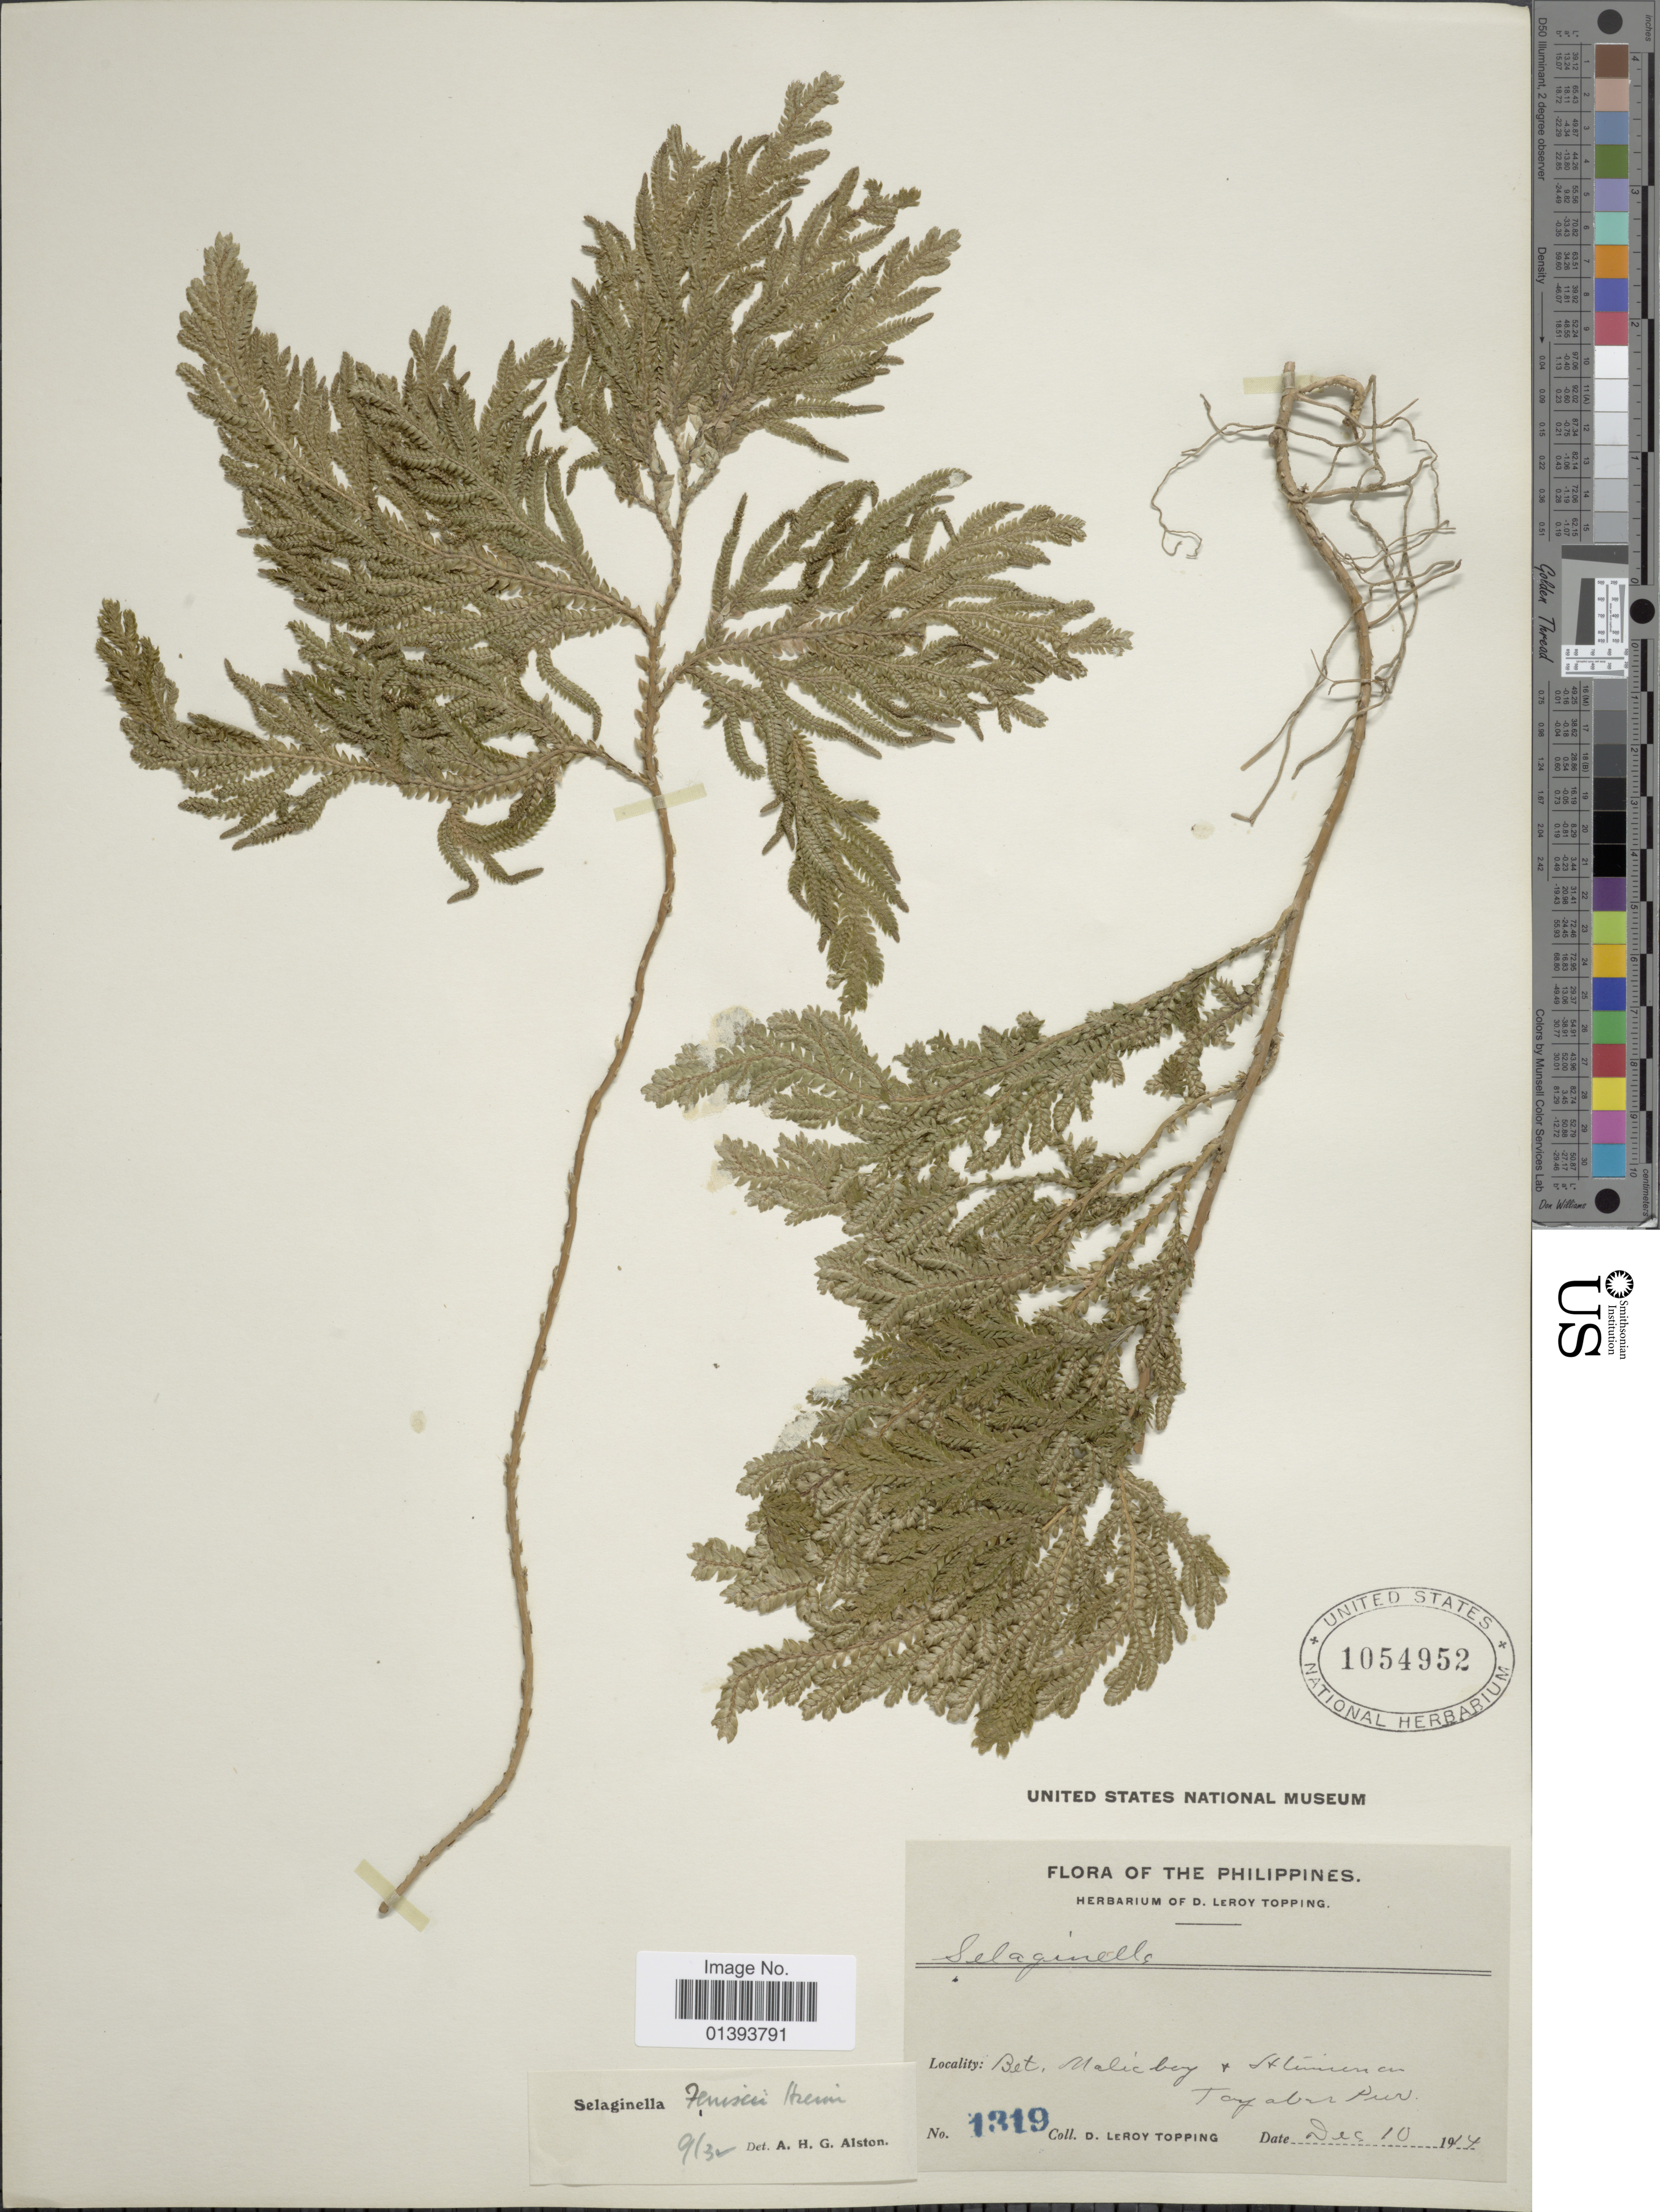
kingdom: Plantae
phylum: Tracheophyta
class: Lycopodiopsida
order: Selaginellales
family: Selaginellaceae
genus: Selaginella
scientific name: Selaginella fenixii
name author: Hieron.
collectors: D. L. Topping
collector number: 1319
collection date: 1914-12-10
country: Philippines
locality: Bet. Malisbeng & Atimonan, Tayabas Prov.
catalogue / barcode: US 1054952